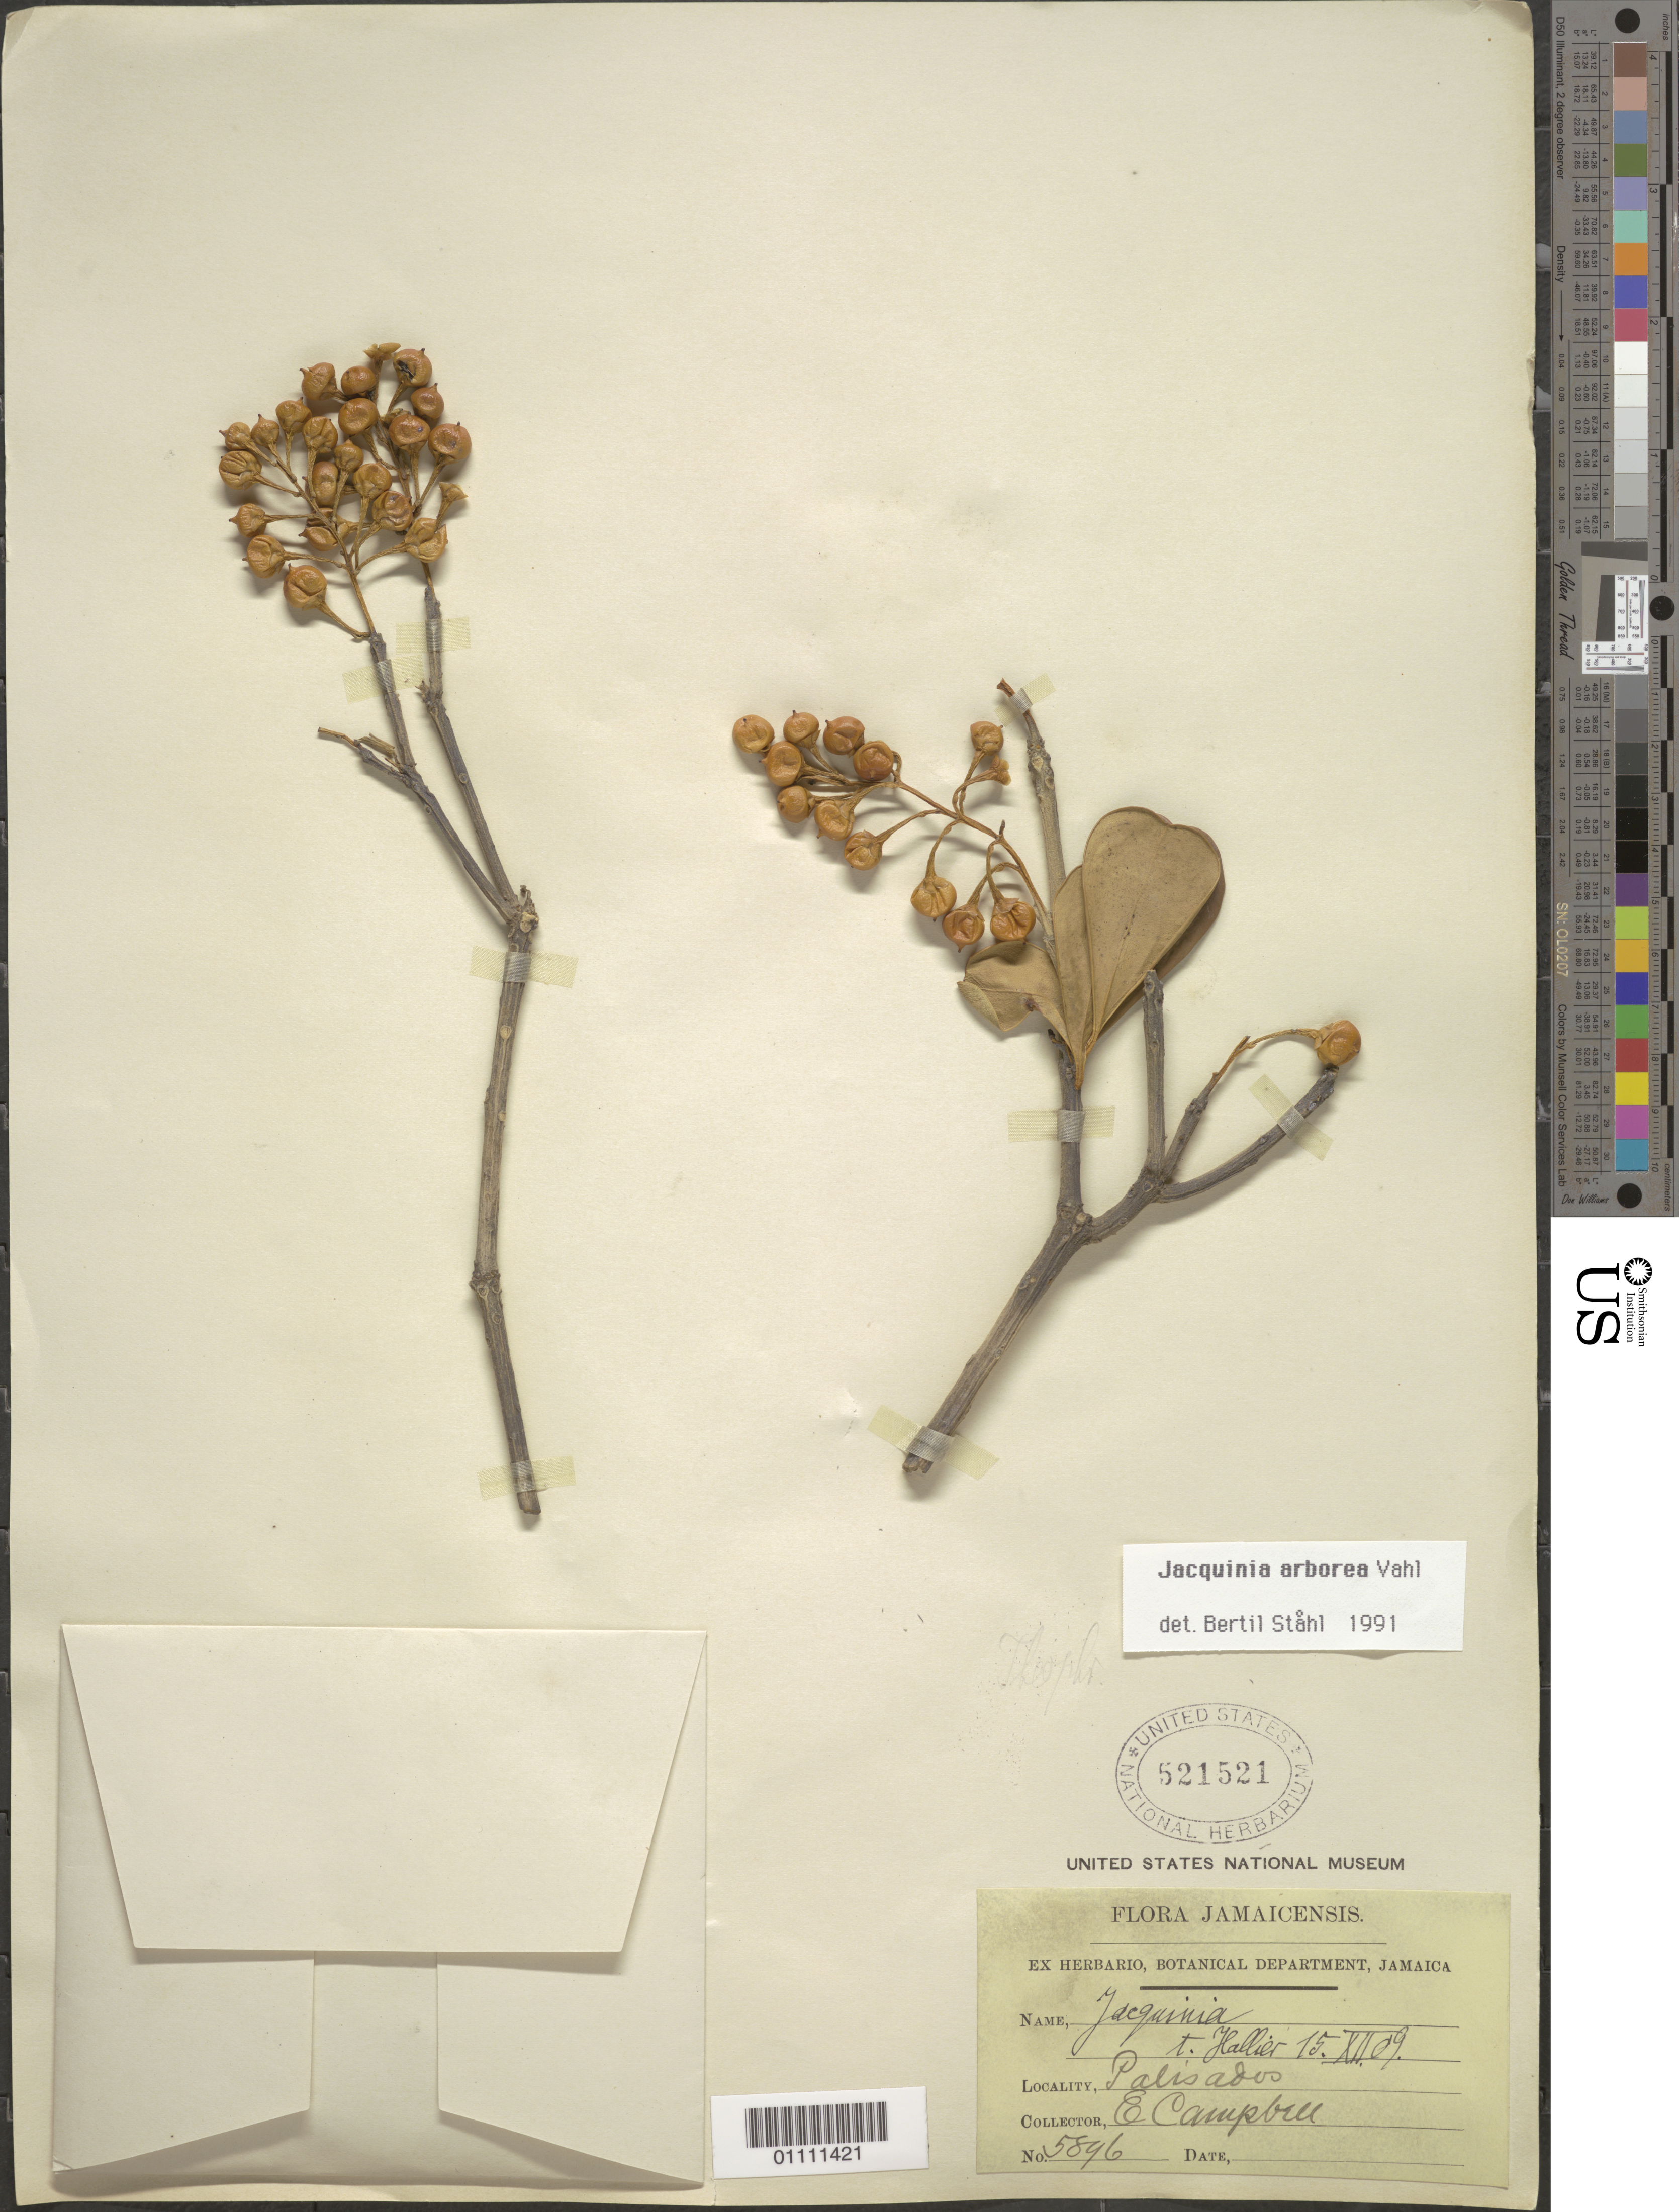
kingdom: Plantae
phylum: Tracheophyta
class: Magnoliopsida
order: Ericales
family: Primulaceae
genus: Jacquinia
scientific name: Jacquinia arborea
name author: Vahl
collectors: E. Campbell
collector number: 5896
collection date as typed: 15 Dec 1909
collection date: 1909-12-15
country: Jamaica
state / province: Kingston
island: Jamaica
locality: Palisados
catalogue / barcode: US 521521